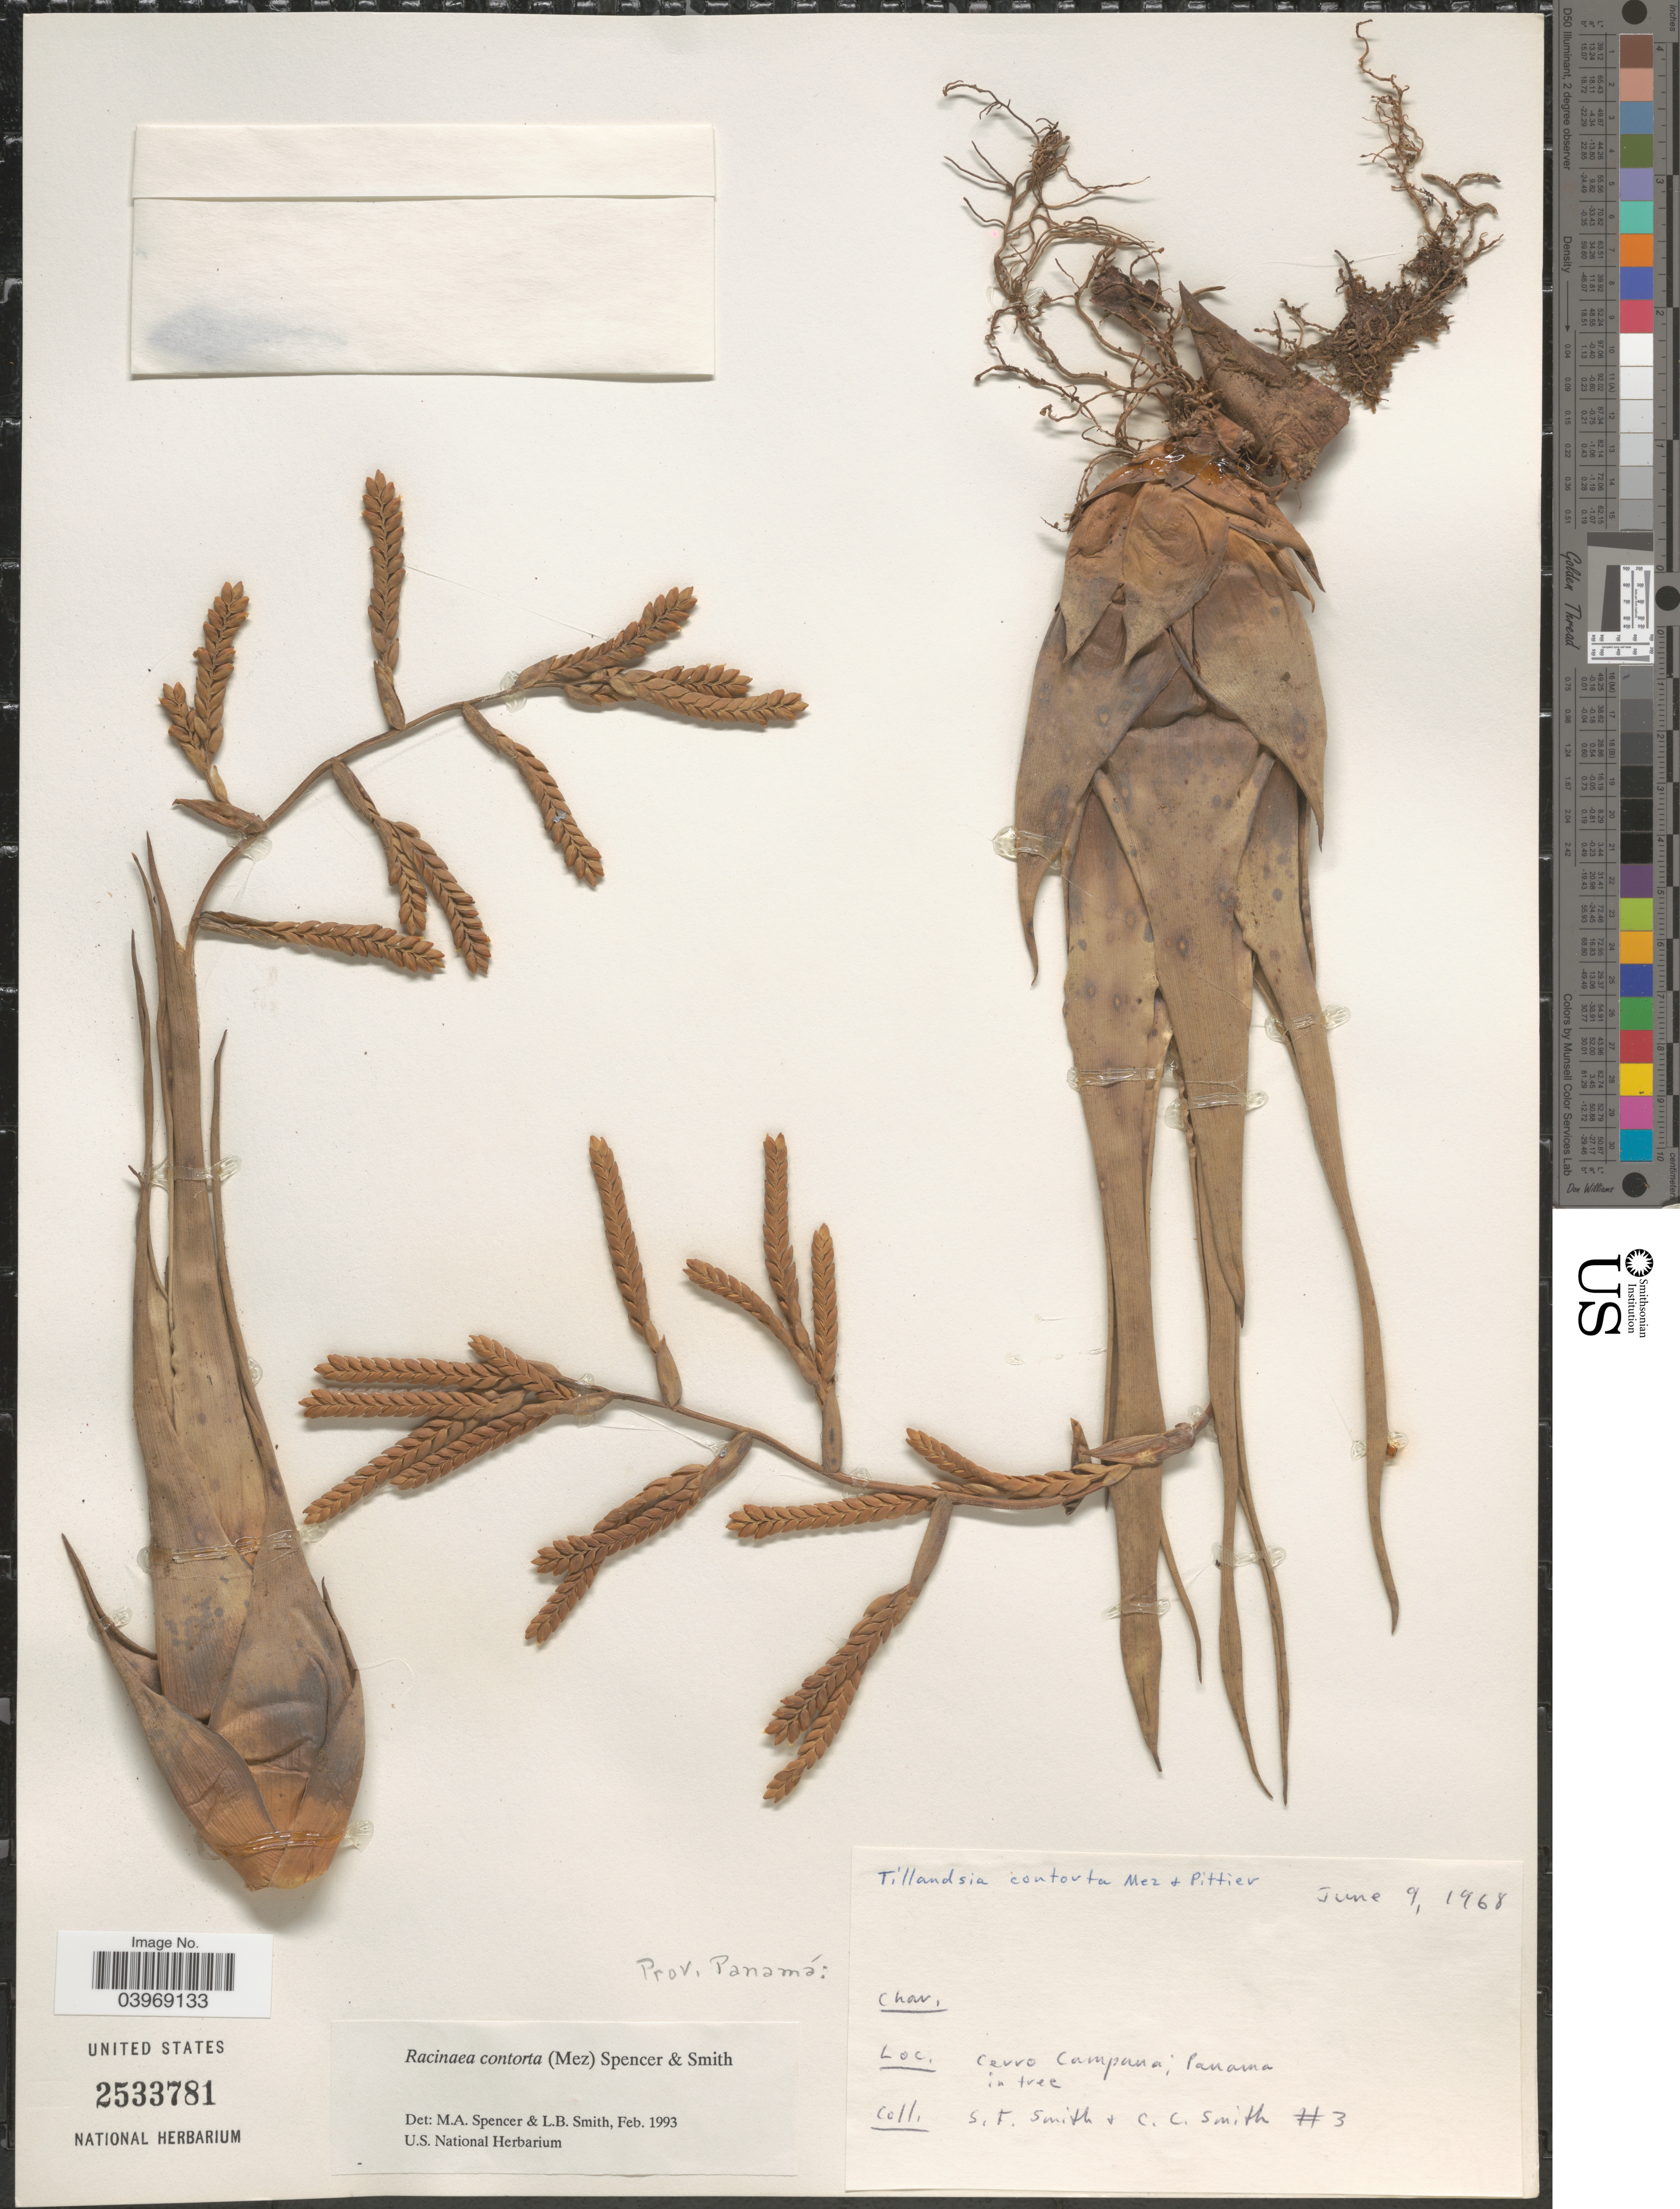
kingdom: Plantae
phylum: Tracheophyta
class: Liliopsida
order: Poales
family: Bromeliaceae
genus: Racinaea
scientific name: Racinaea contorta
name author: (Mez & Pittier) M.A. Spencer & L.B. Sm.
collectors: S.F. Smith & C. C. Smith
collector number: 3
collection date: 1968-06-09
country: Panama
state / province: Panamá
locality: Cerro Campana.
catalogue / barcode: US 2533781